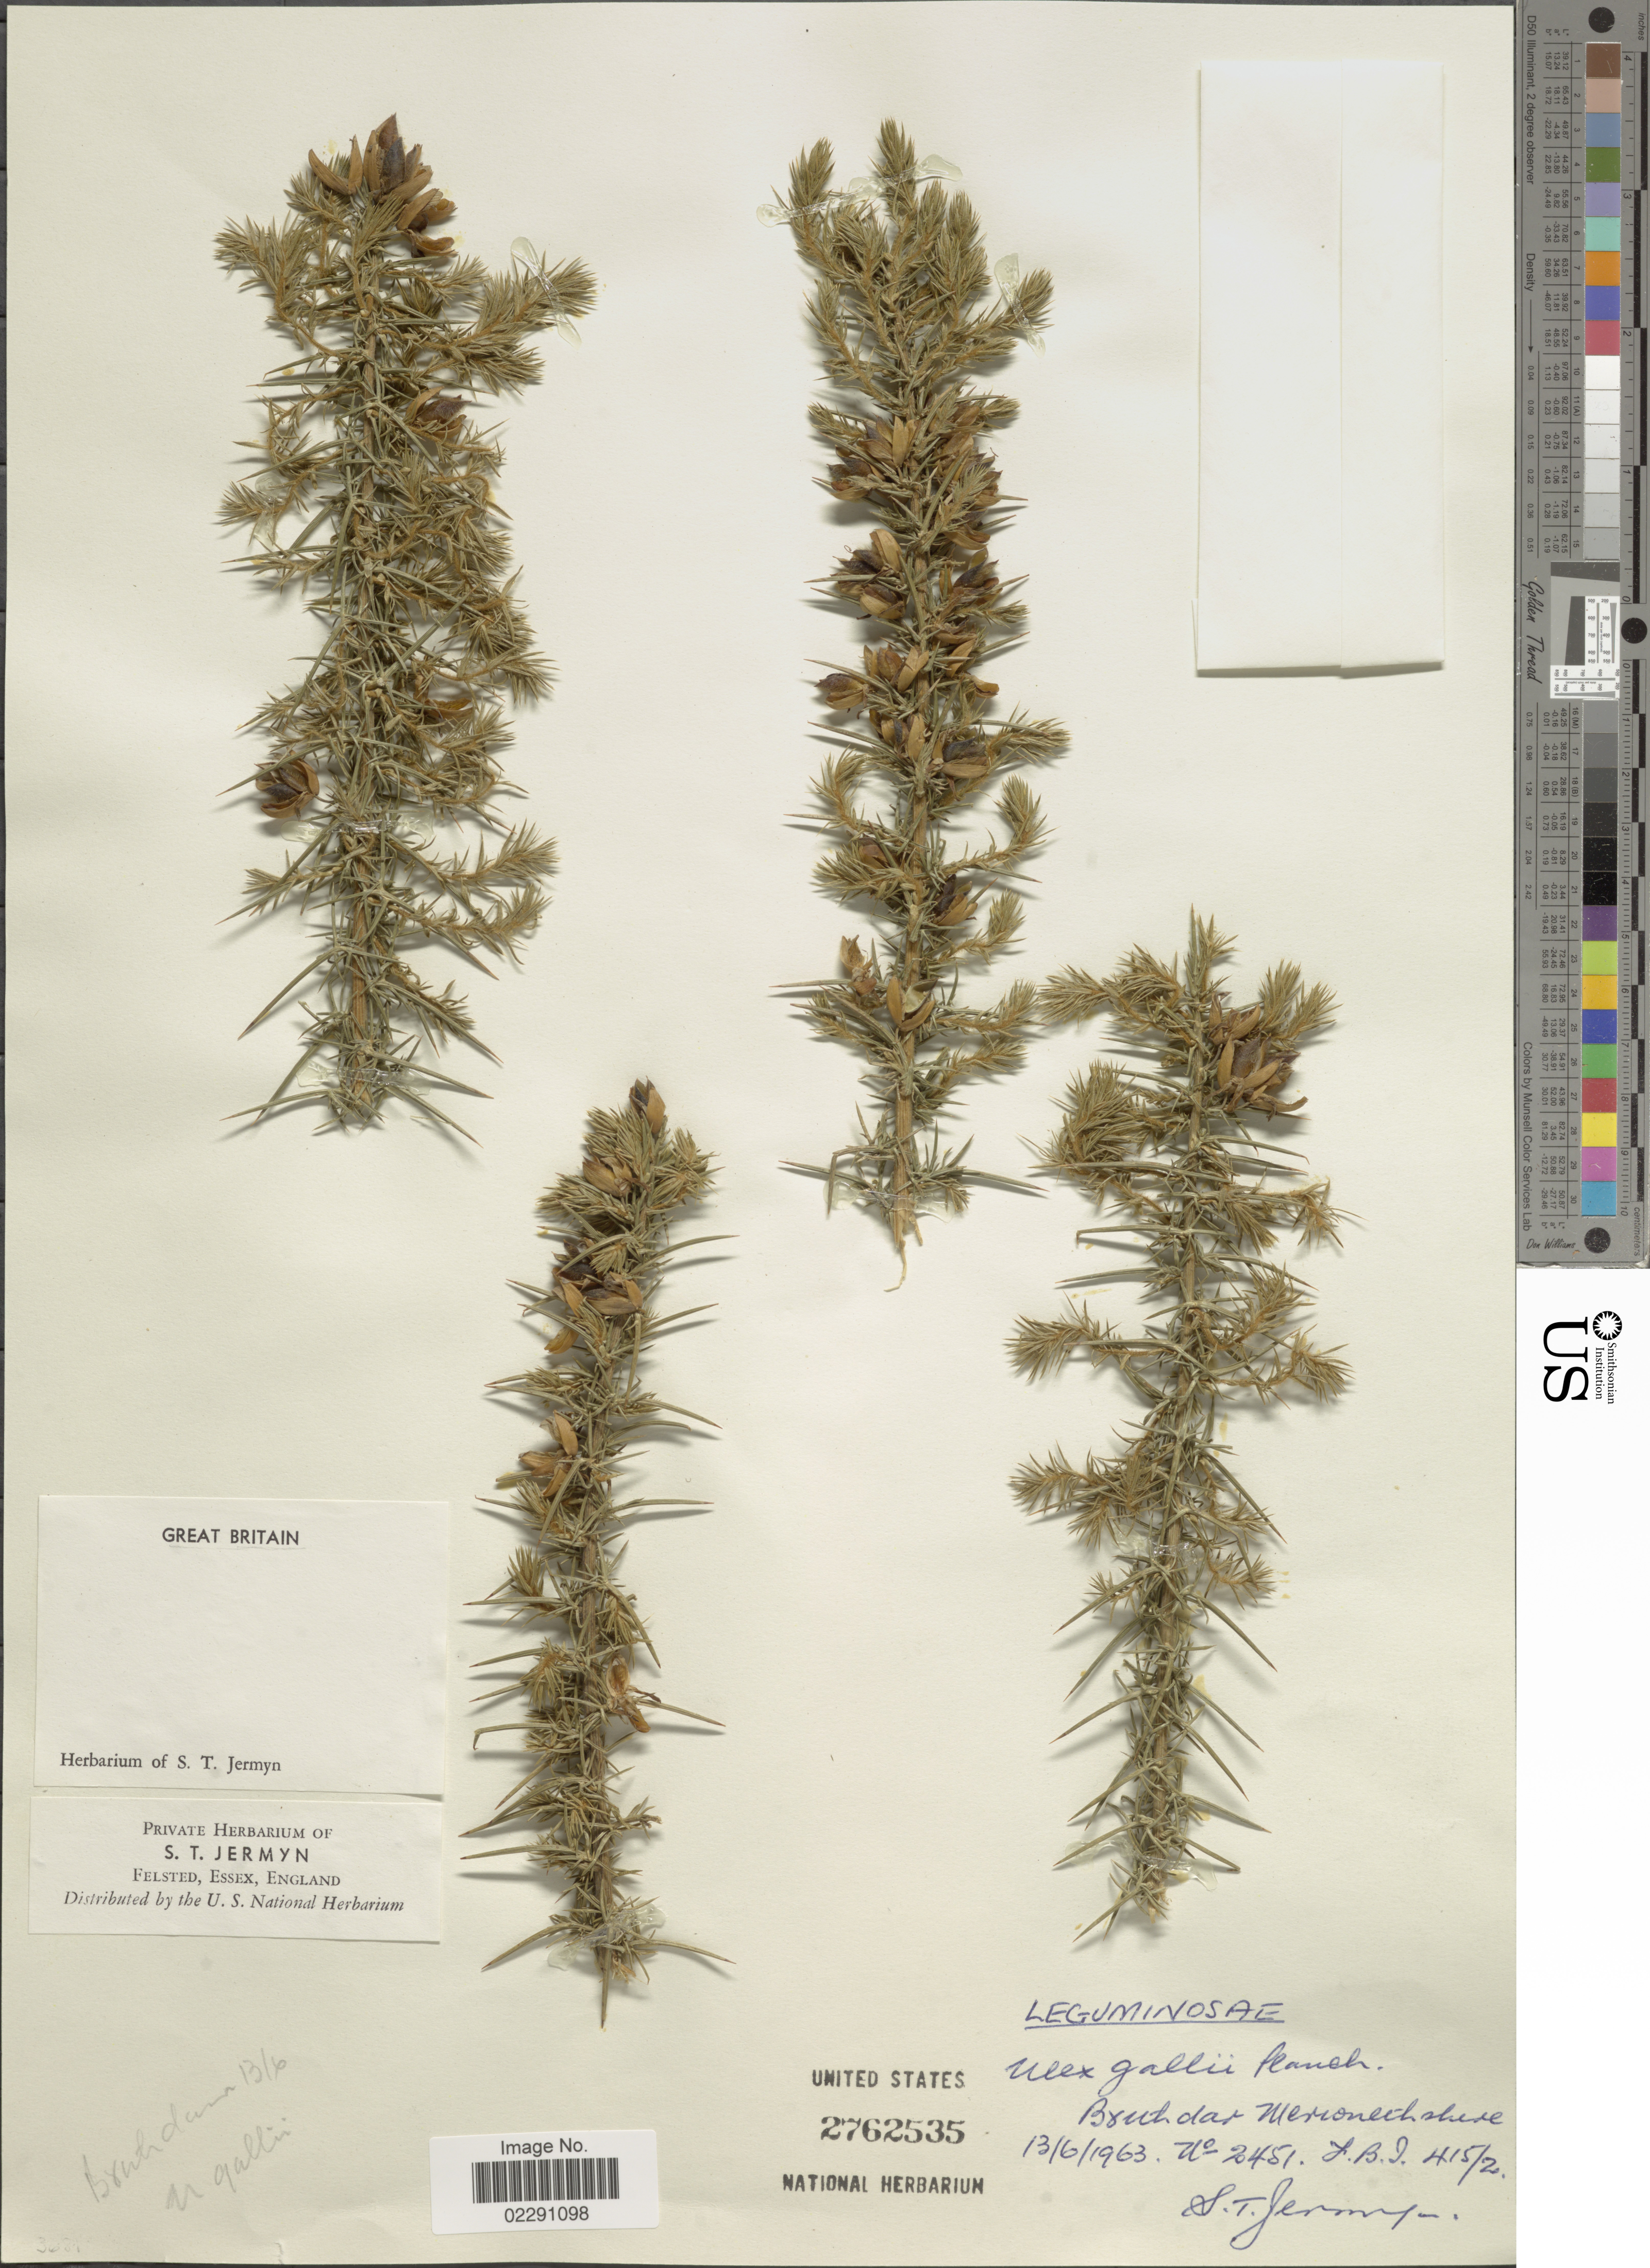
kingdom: Plantae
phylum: Tracheophyta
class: Magnoliopsida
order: Fabales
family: Fabaceae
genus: Ulex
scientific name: Ulex gallii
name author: Planch.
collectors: S. Jermyn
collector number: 2451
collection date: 1963-06-13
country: United Kingdom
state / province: Wales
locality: Great Britain, Brutdar [interpreted], Merionethshire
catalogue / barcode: US 2762535